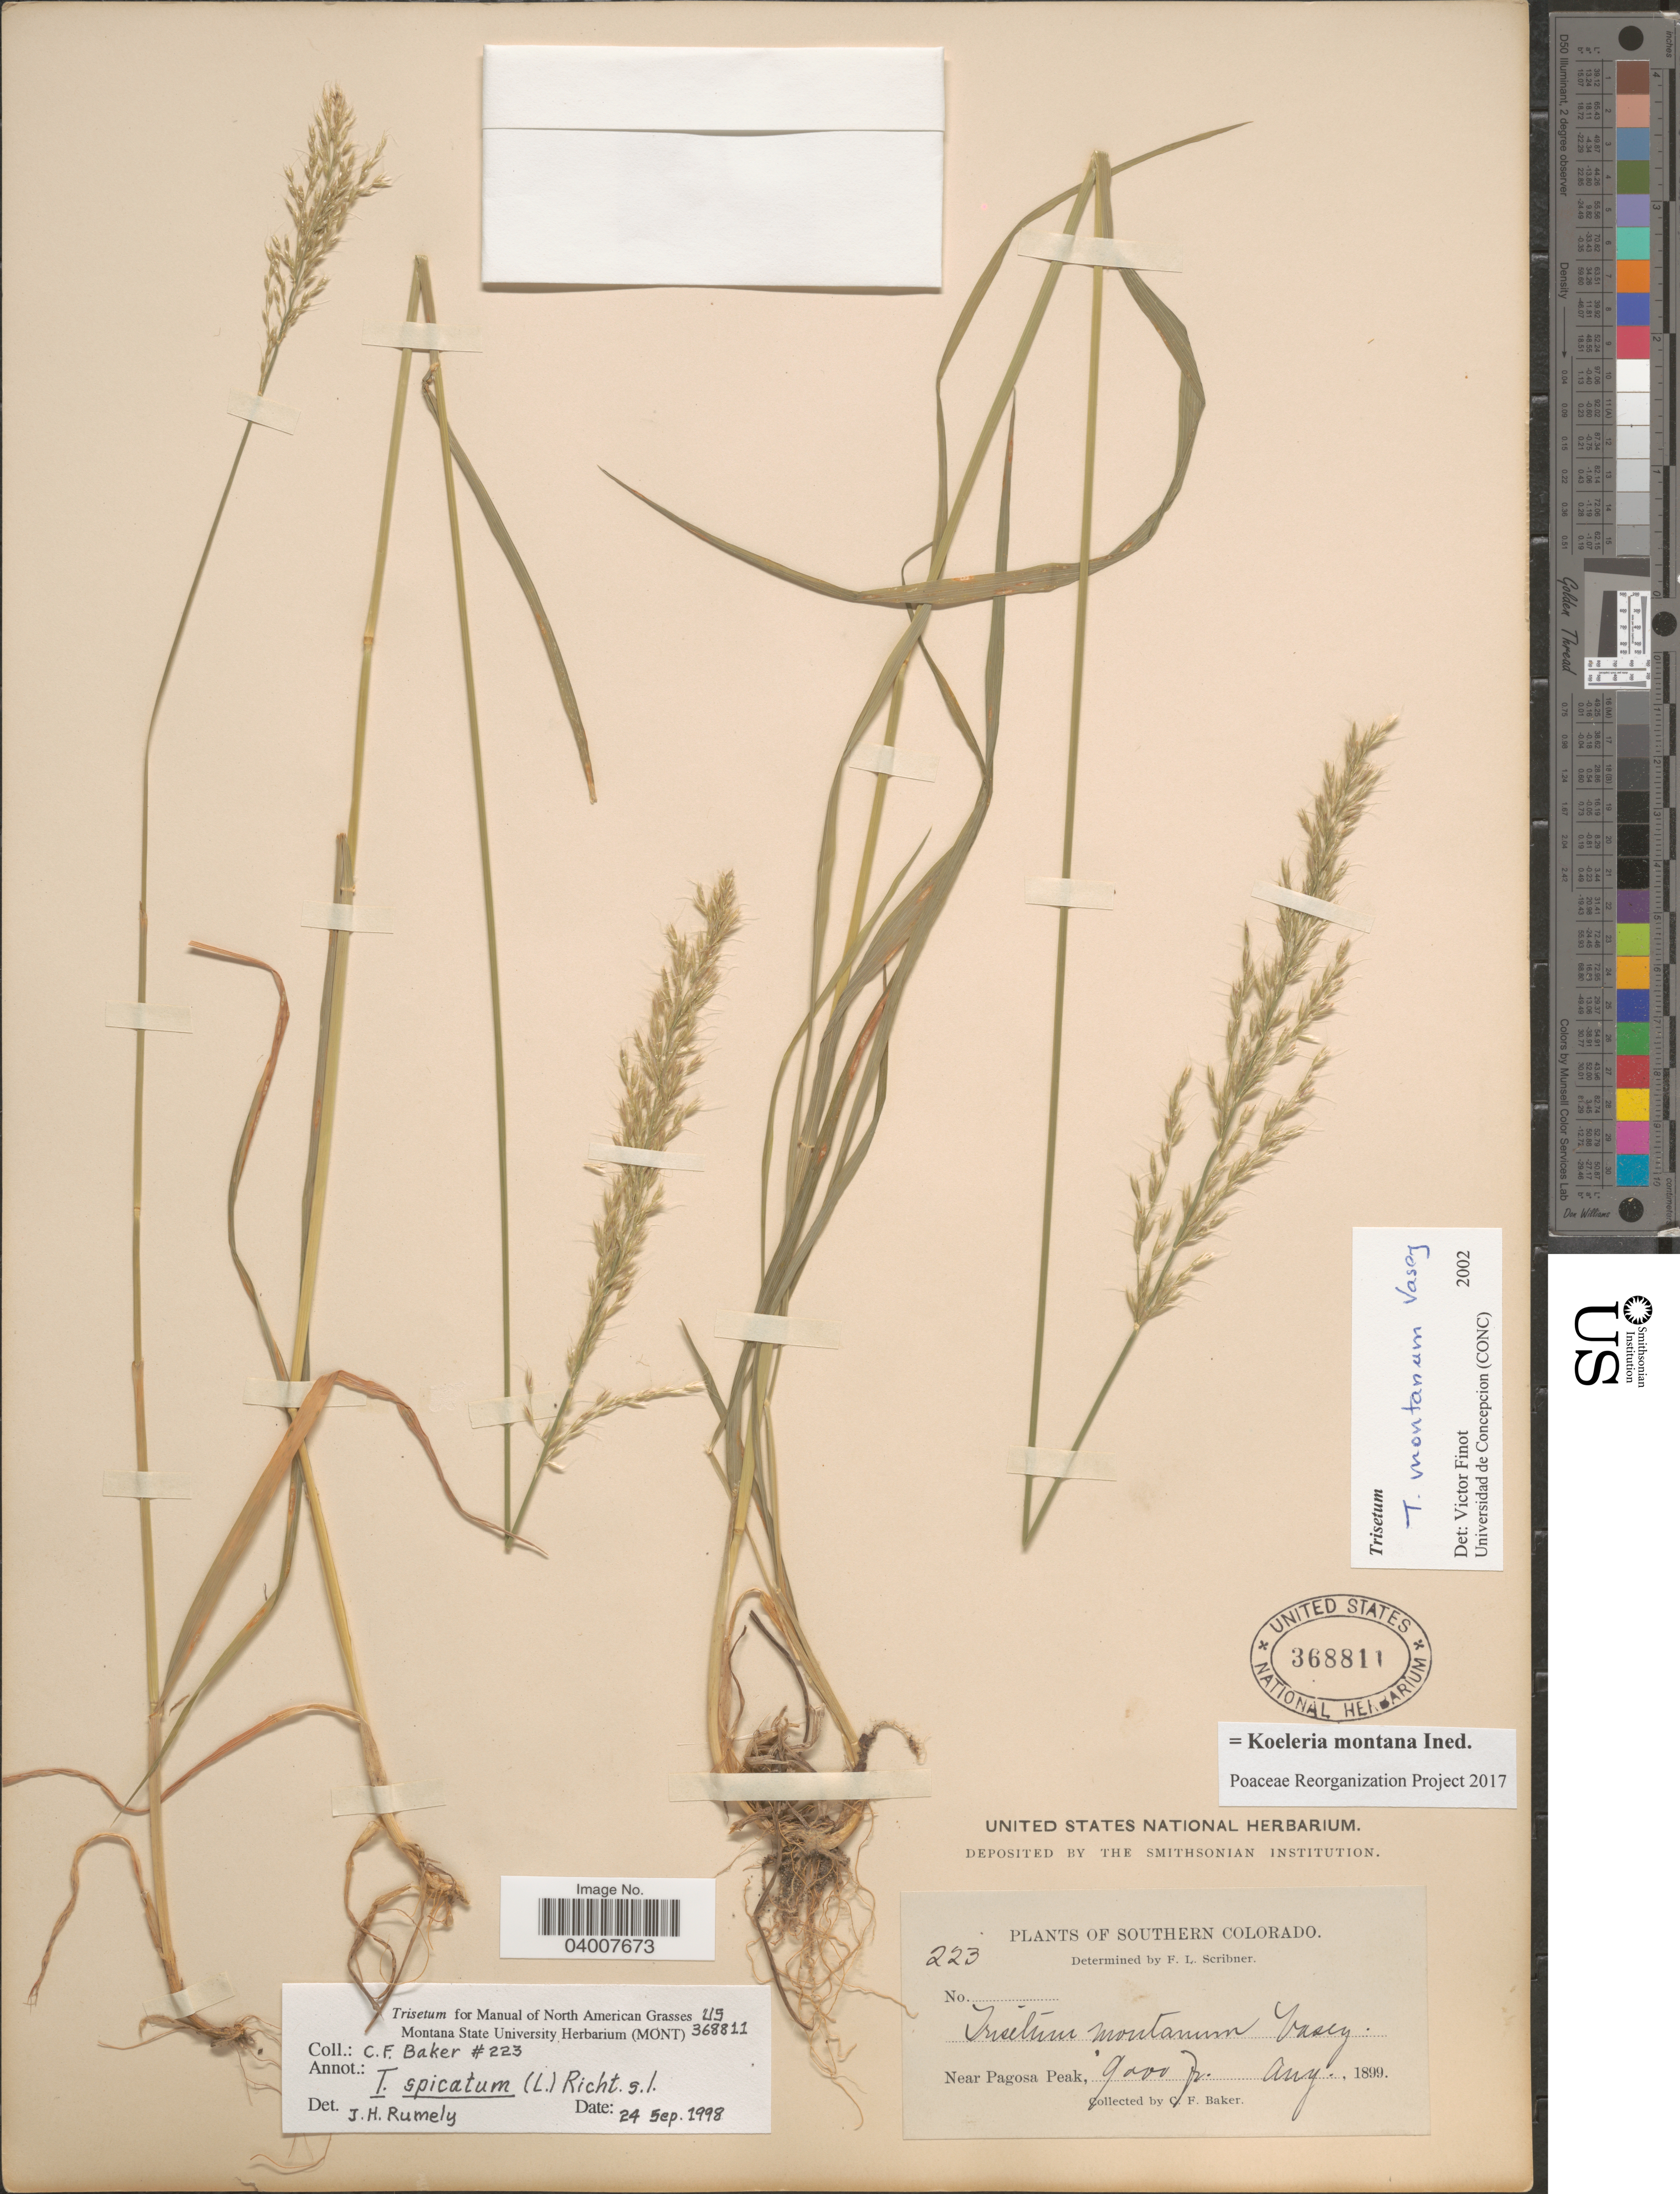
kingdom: Plantae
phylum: Tracheophyta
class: Liliopsida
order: Poales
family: Poaceae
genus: Koeleria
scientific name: Koeleria montana ined.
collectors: C. F. Baker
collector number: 223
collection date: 1899-08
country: United States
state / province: Colorado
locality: Southern Colorado. Near Pagosa Peak.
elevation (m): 2743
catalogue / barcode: US 368811